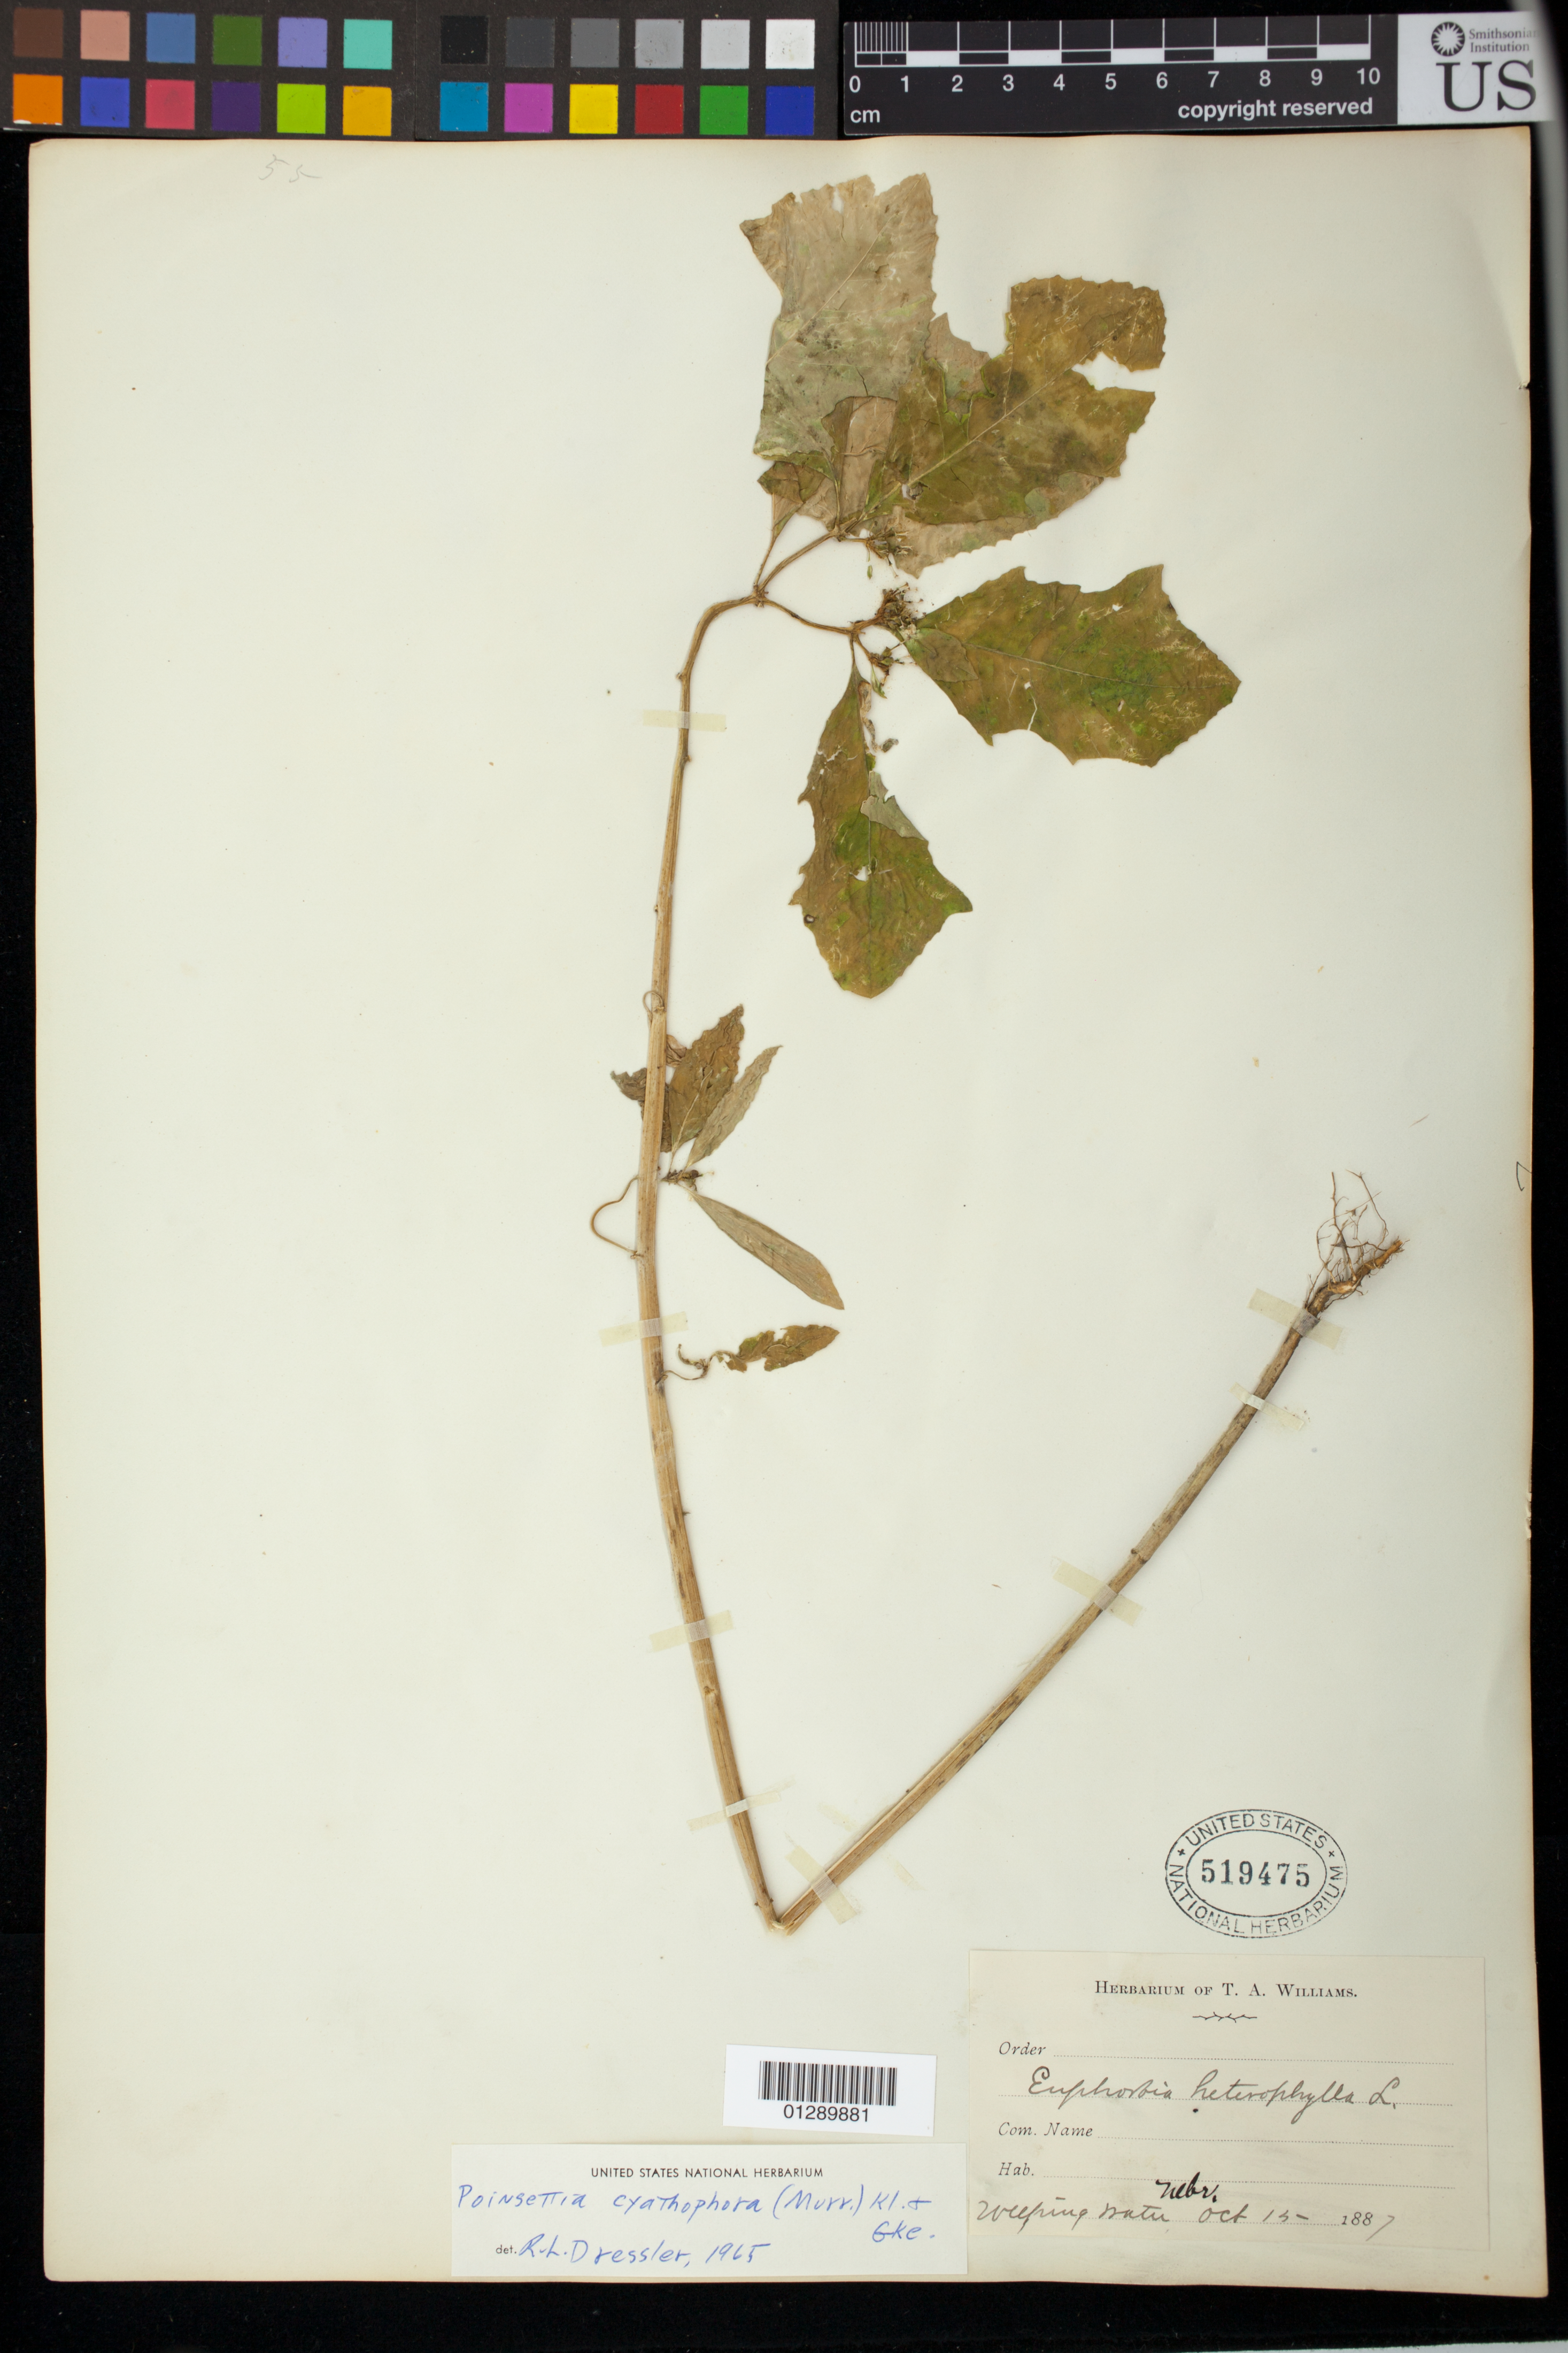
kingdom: Plantae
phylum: Tracheophyta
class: Magnoliopsida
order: Malpighiales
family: Euphorbiaceae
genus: Euphorbia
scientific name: Euphorbia heterophylla var. cyathophora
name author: (Murr.) Griseb.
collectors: T. A. Williams (herbarium)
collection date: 1887-10-15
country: United States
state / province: Nebraska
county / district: Cass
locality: Weeping Water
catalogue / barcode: US 519475